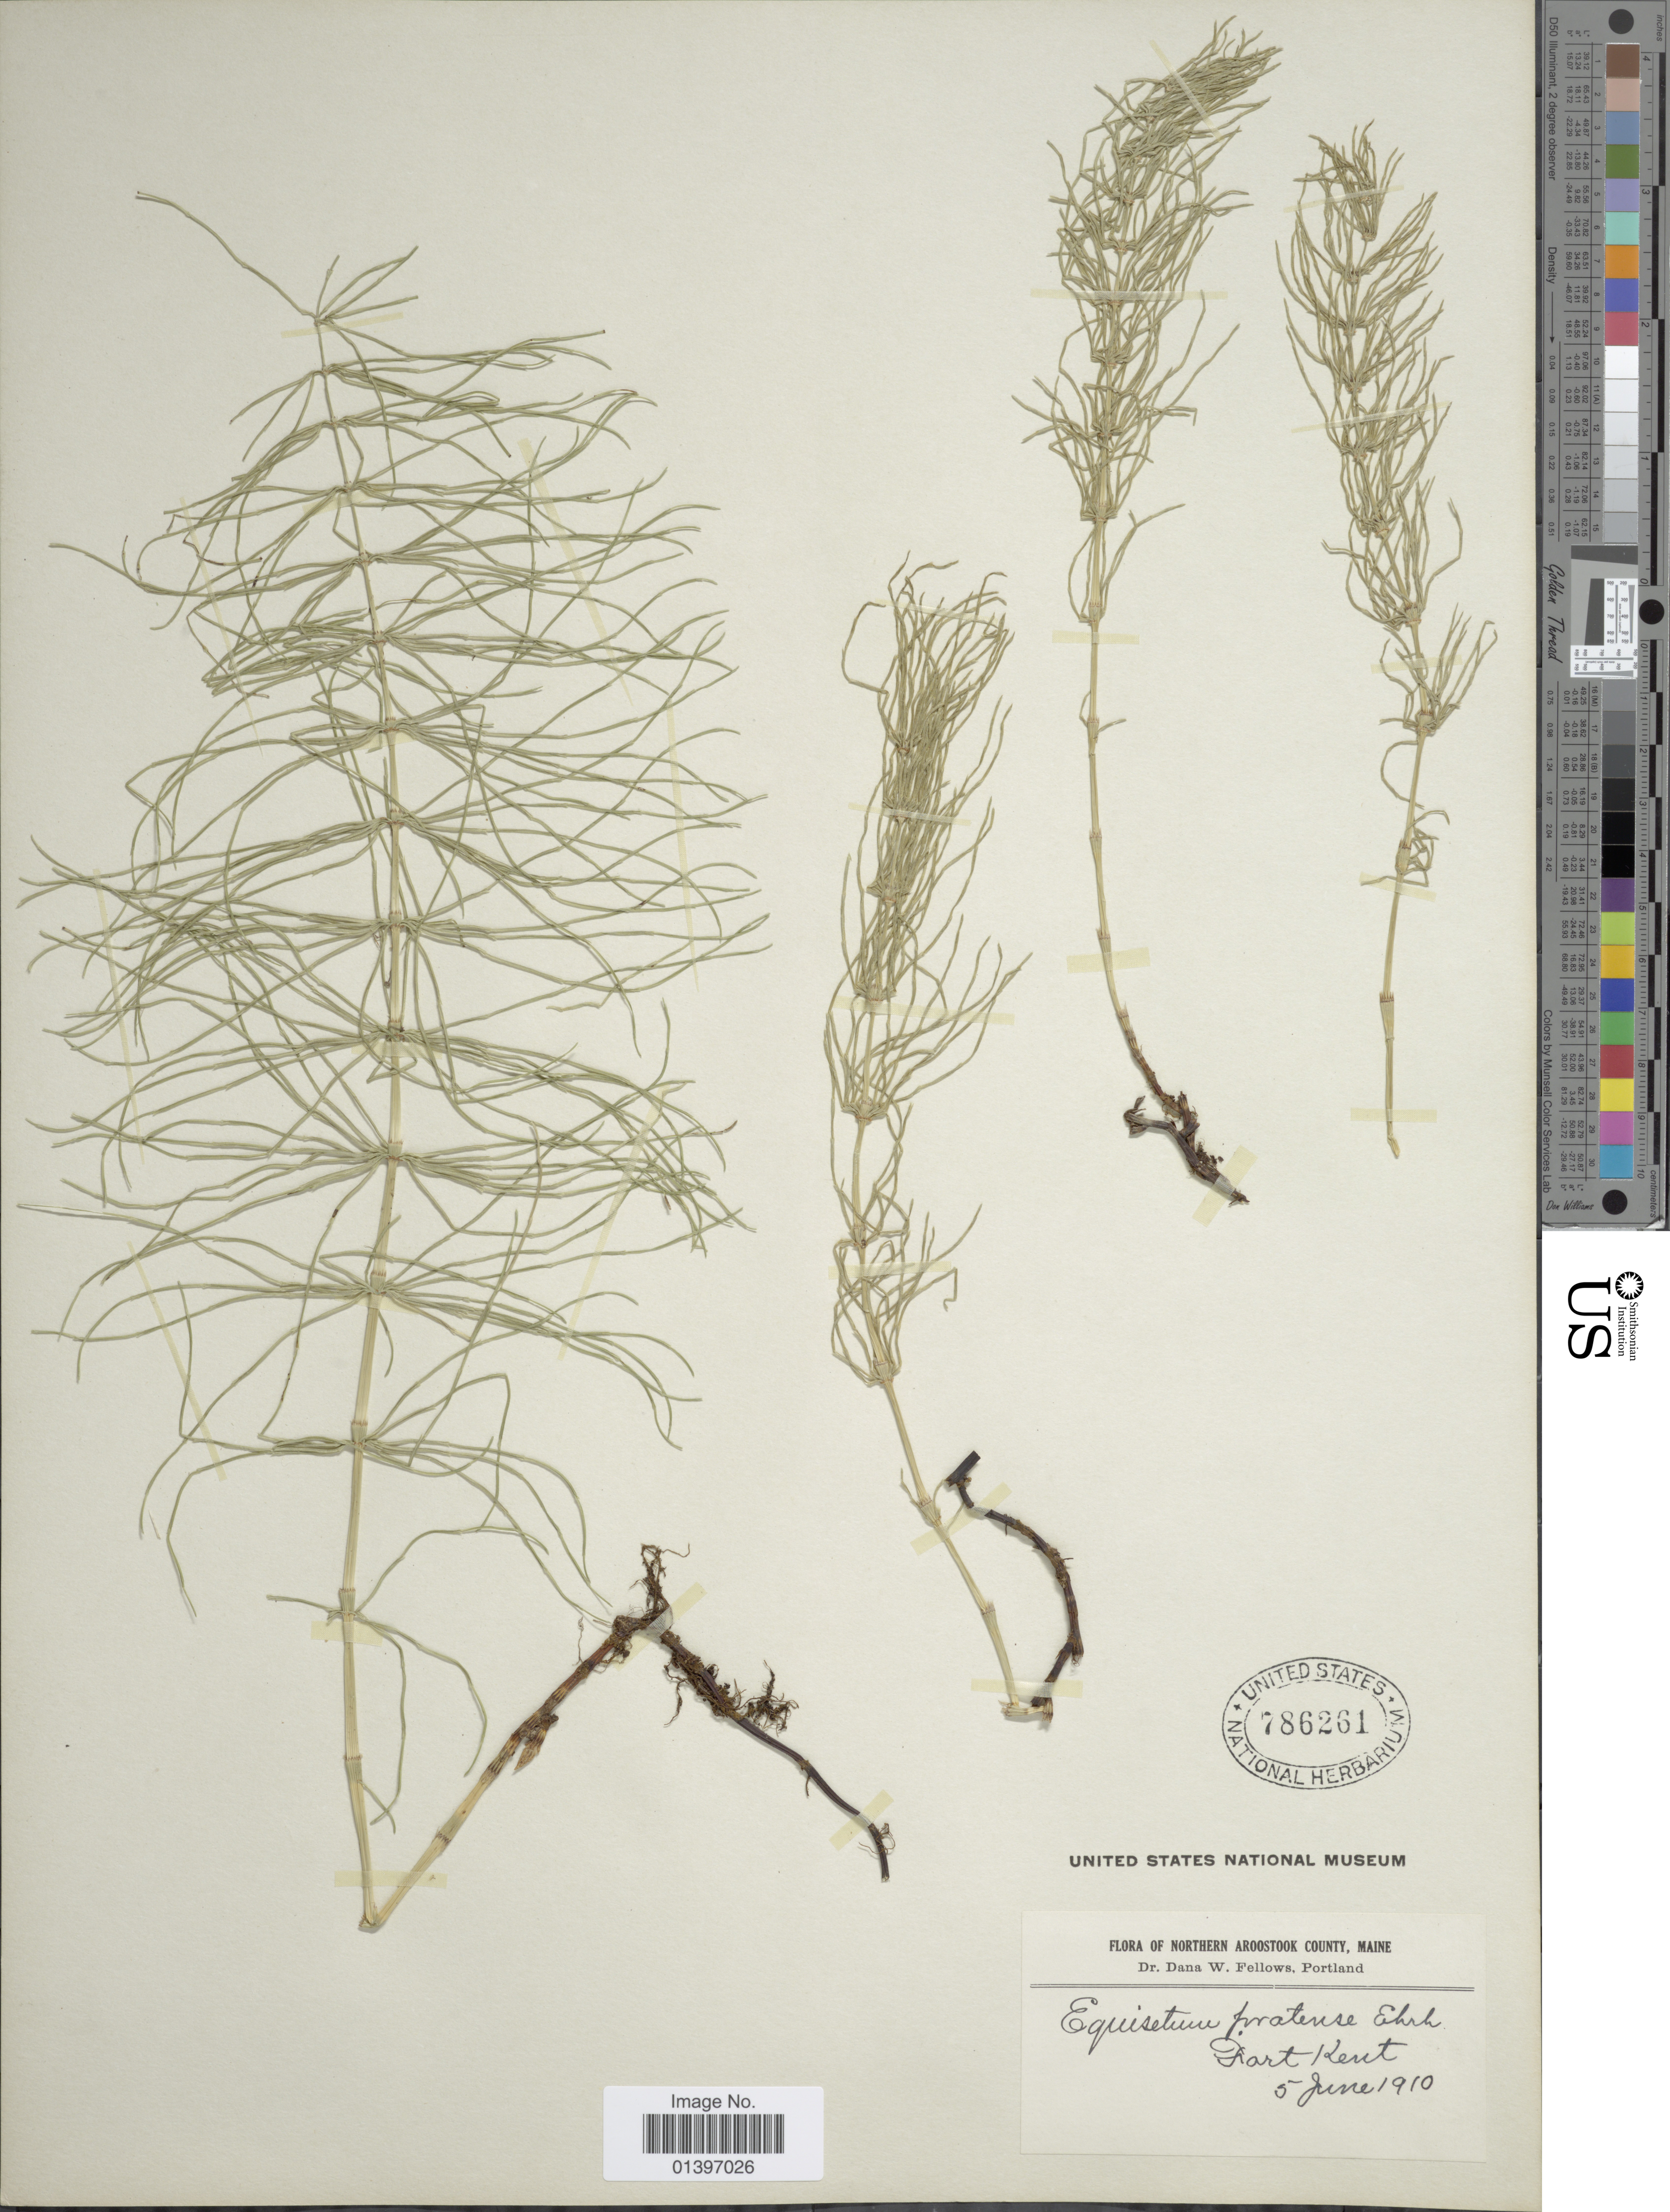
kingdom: Plantae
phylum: Tracheophyta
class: Polypodiopsida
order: Equisetales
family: Equisetaceae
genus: Equisetum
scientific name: Equisetum pratense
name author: Ehrh.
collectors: D. W. Fellows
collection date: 1910-06-05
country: United States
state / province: Maine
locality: Northerns Aroostook County, Maine, Part Kent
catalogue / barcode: US 786261